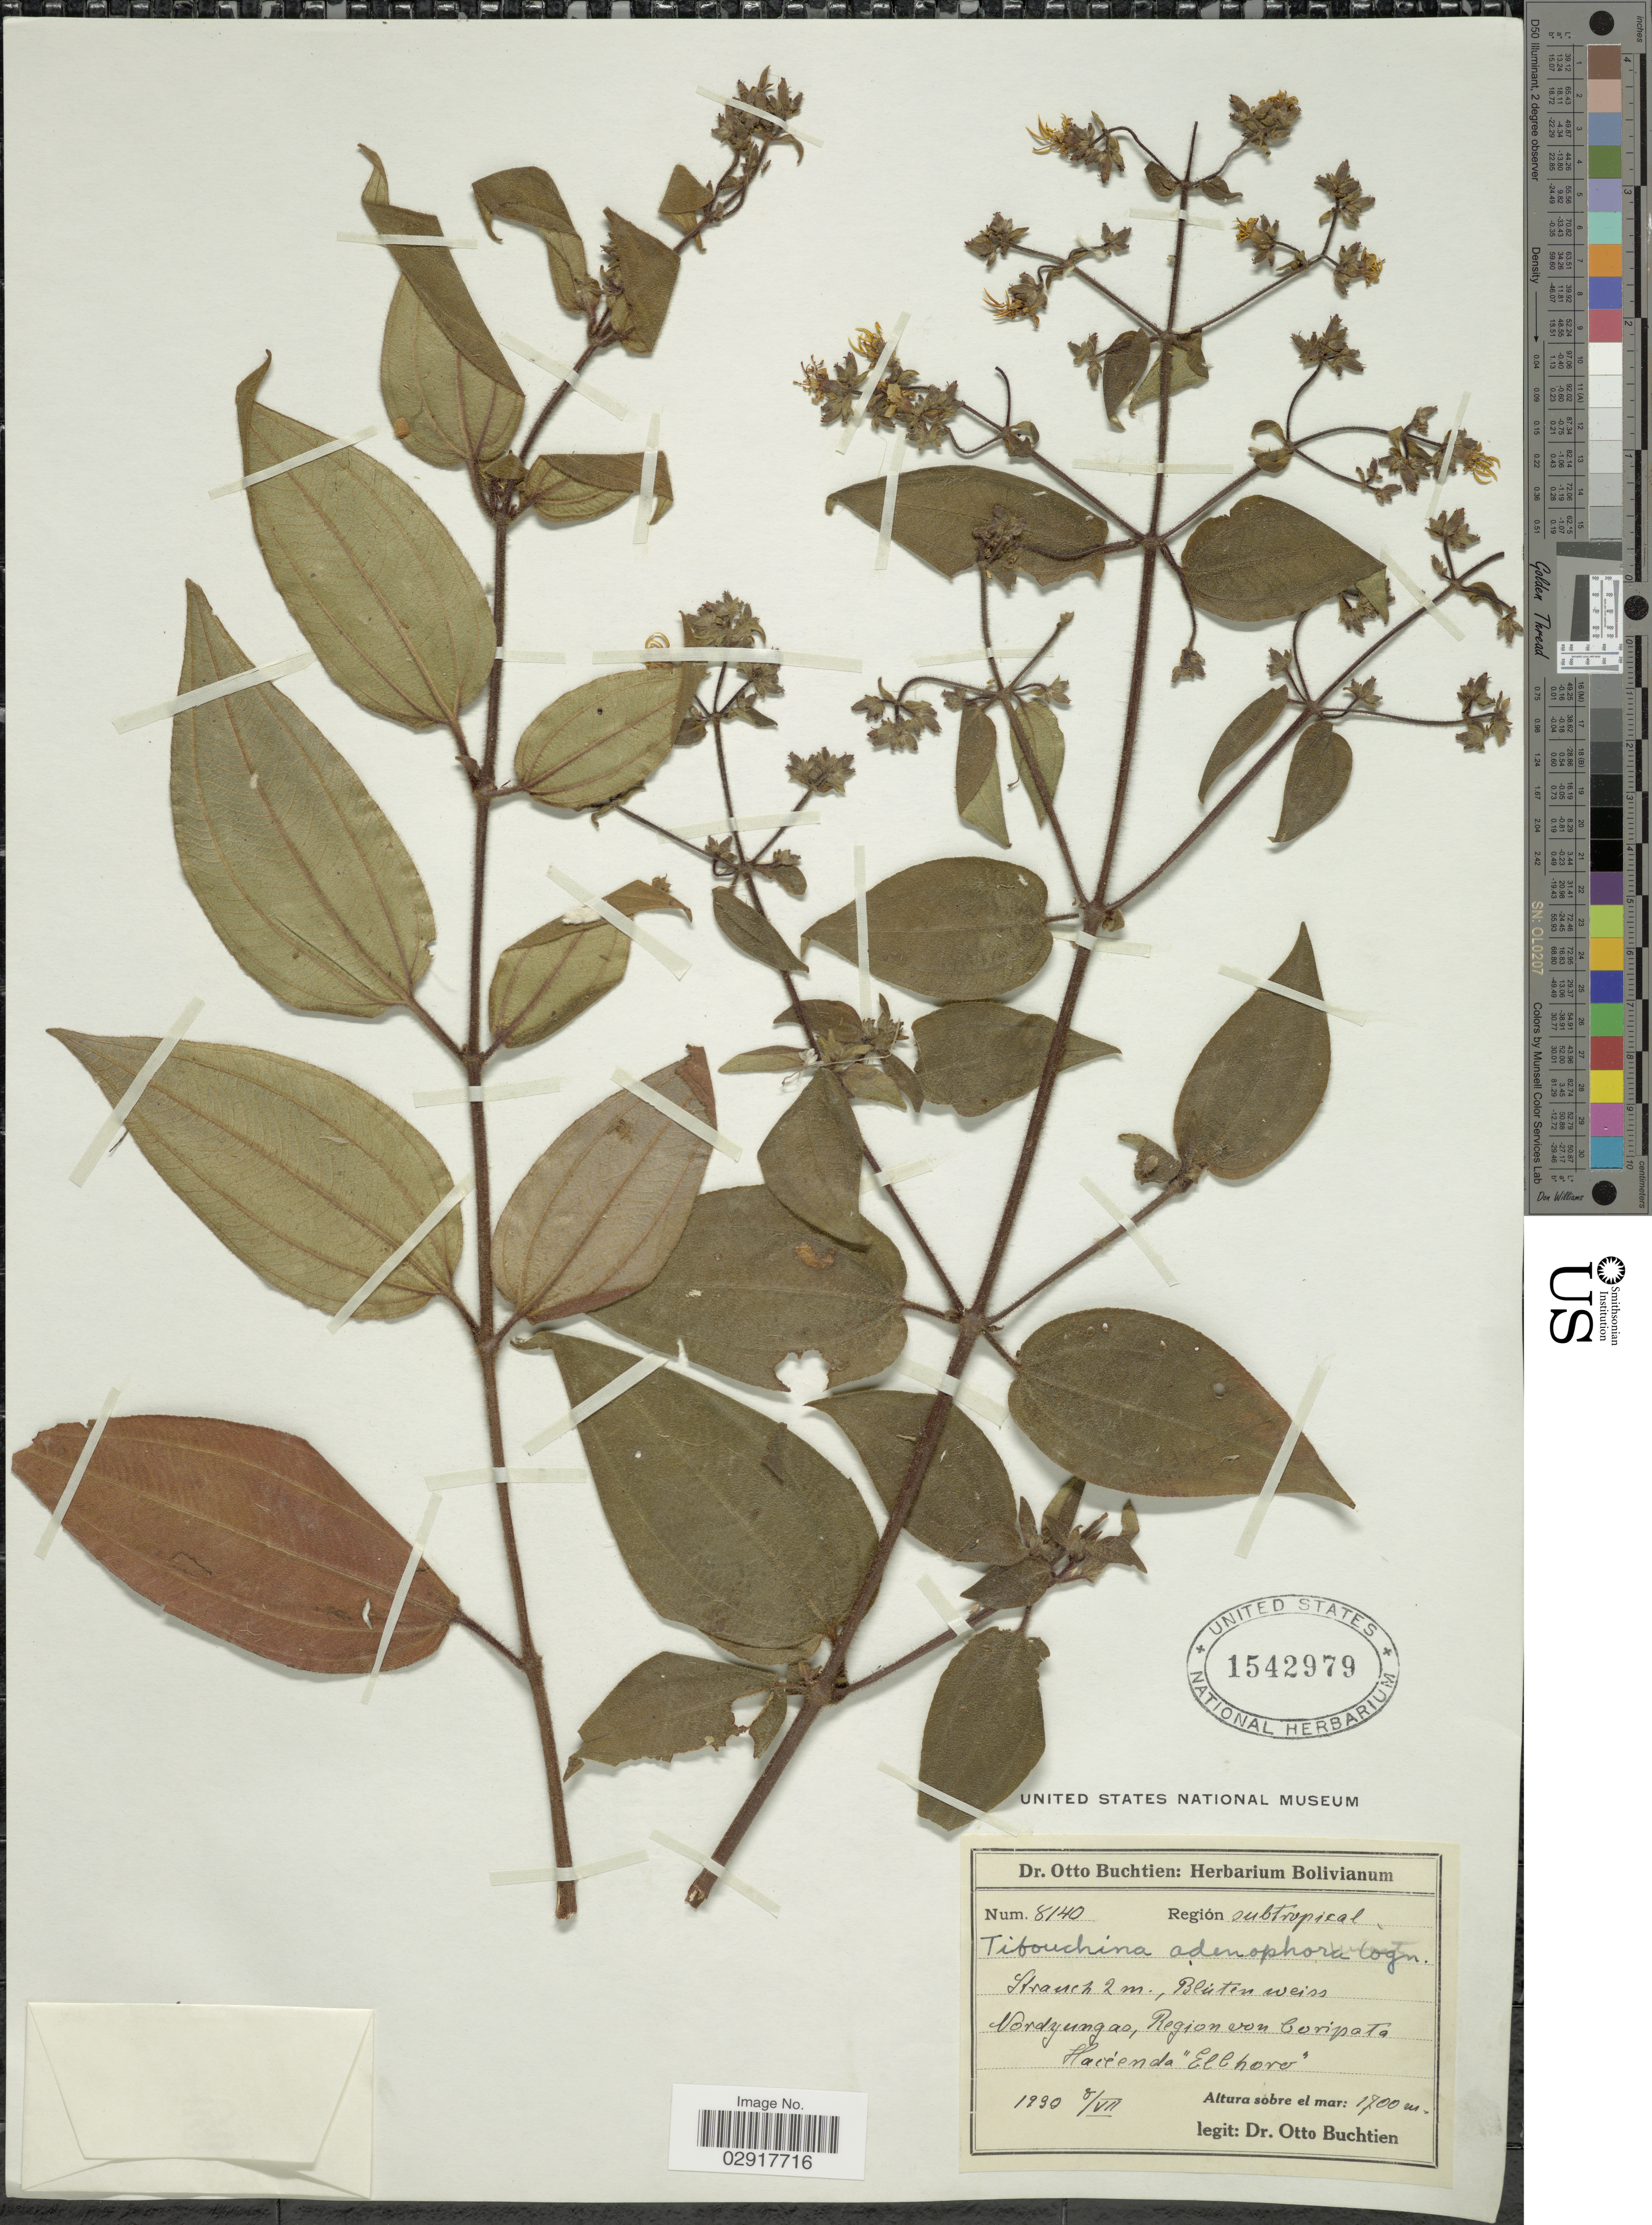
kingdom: Plantae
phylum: Tracheophyta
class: Magnoliopsida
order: Myrtales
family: Melastomataceae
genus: Chaetogastra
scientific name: Chaetogastra adenophora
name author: (Naudin) P.J.F. Guim. & Michelang.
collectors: O. Buchtien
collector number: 8140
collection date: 1930-07-08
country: Bolivia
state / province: La Paz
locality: Región subtropical. Nordyungas, Region von Coripata. Haciendo "El Choro".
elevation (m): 1700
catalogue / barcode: US 1542979